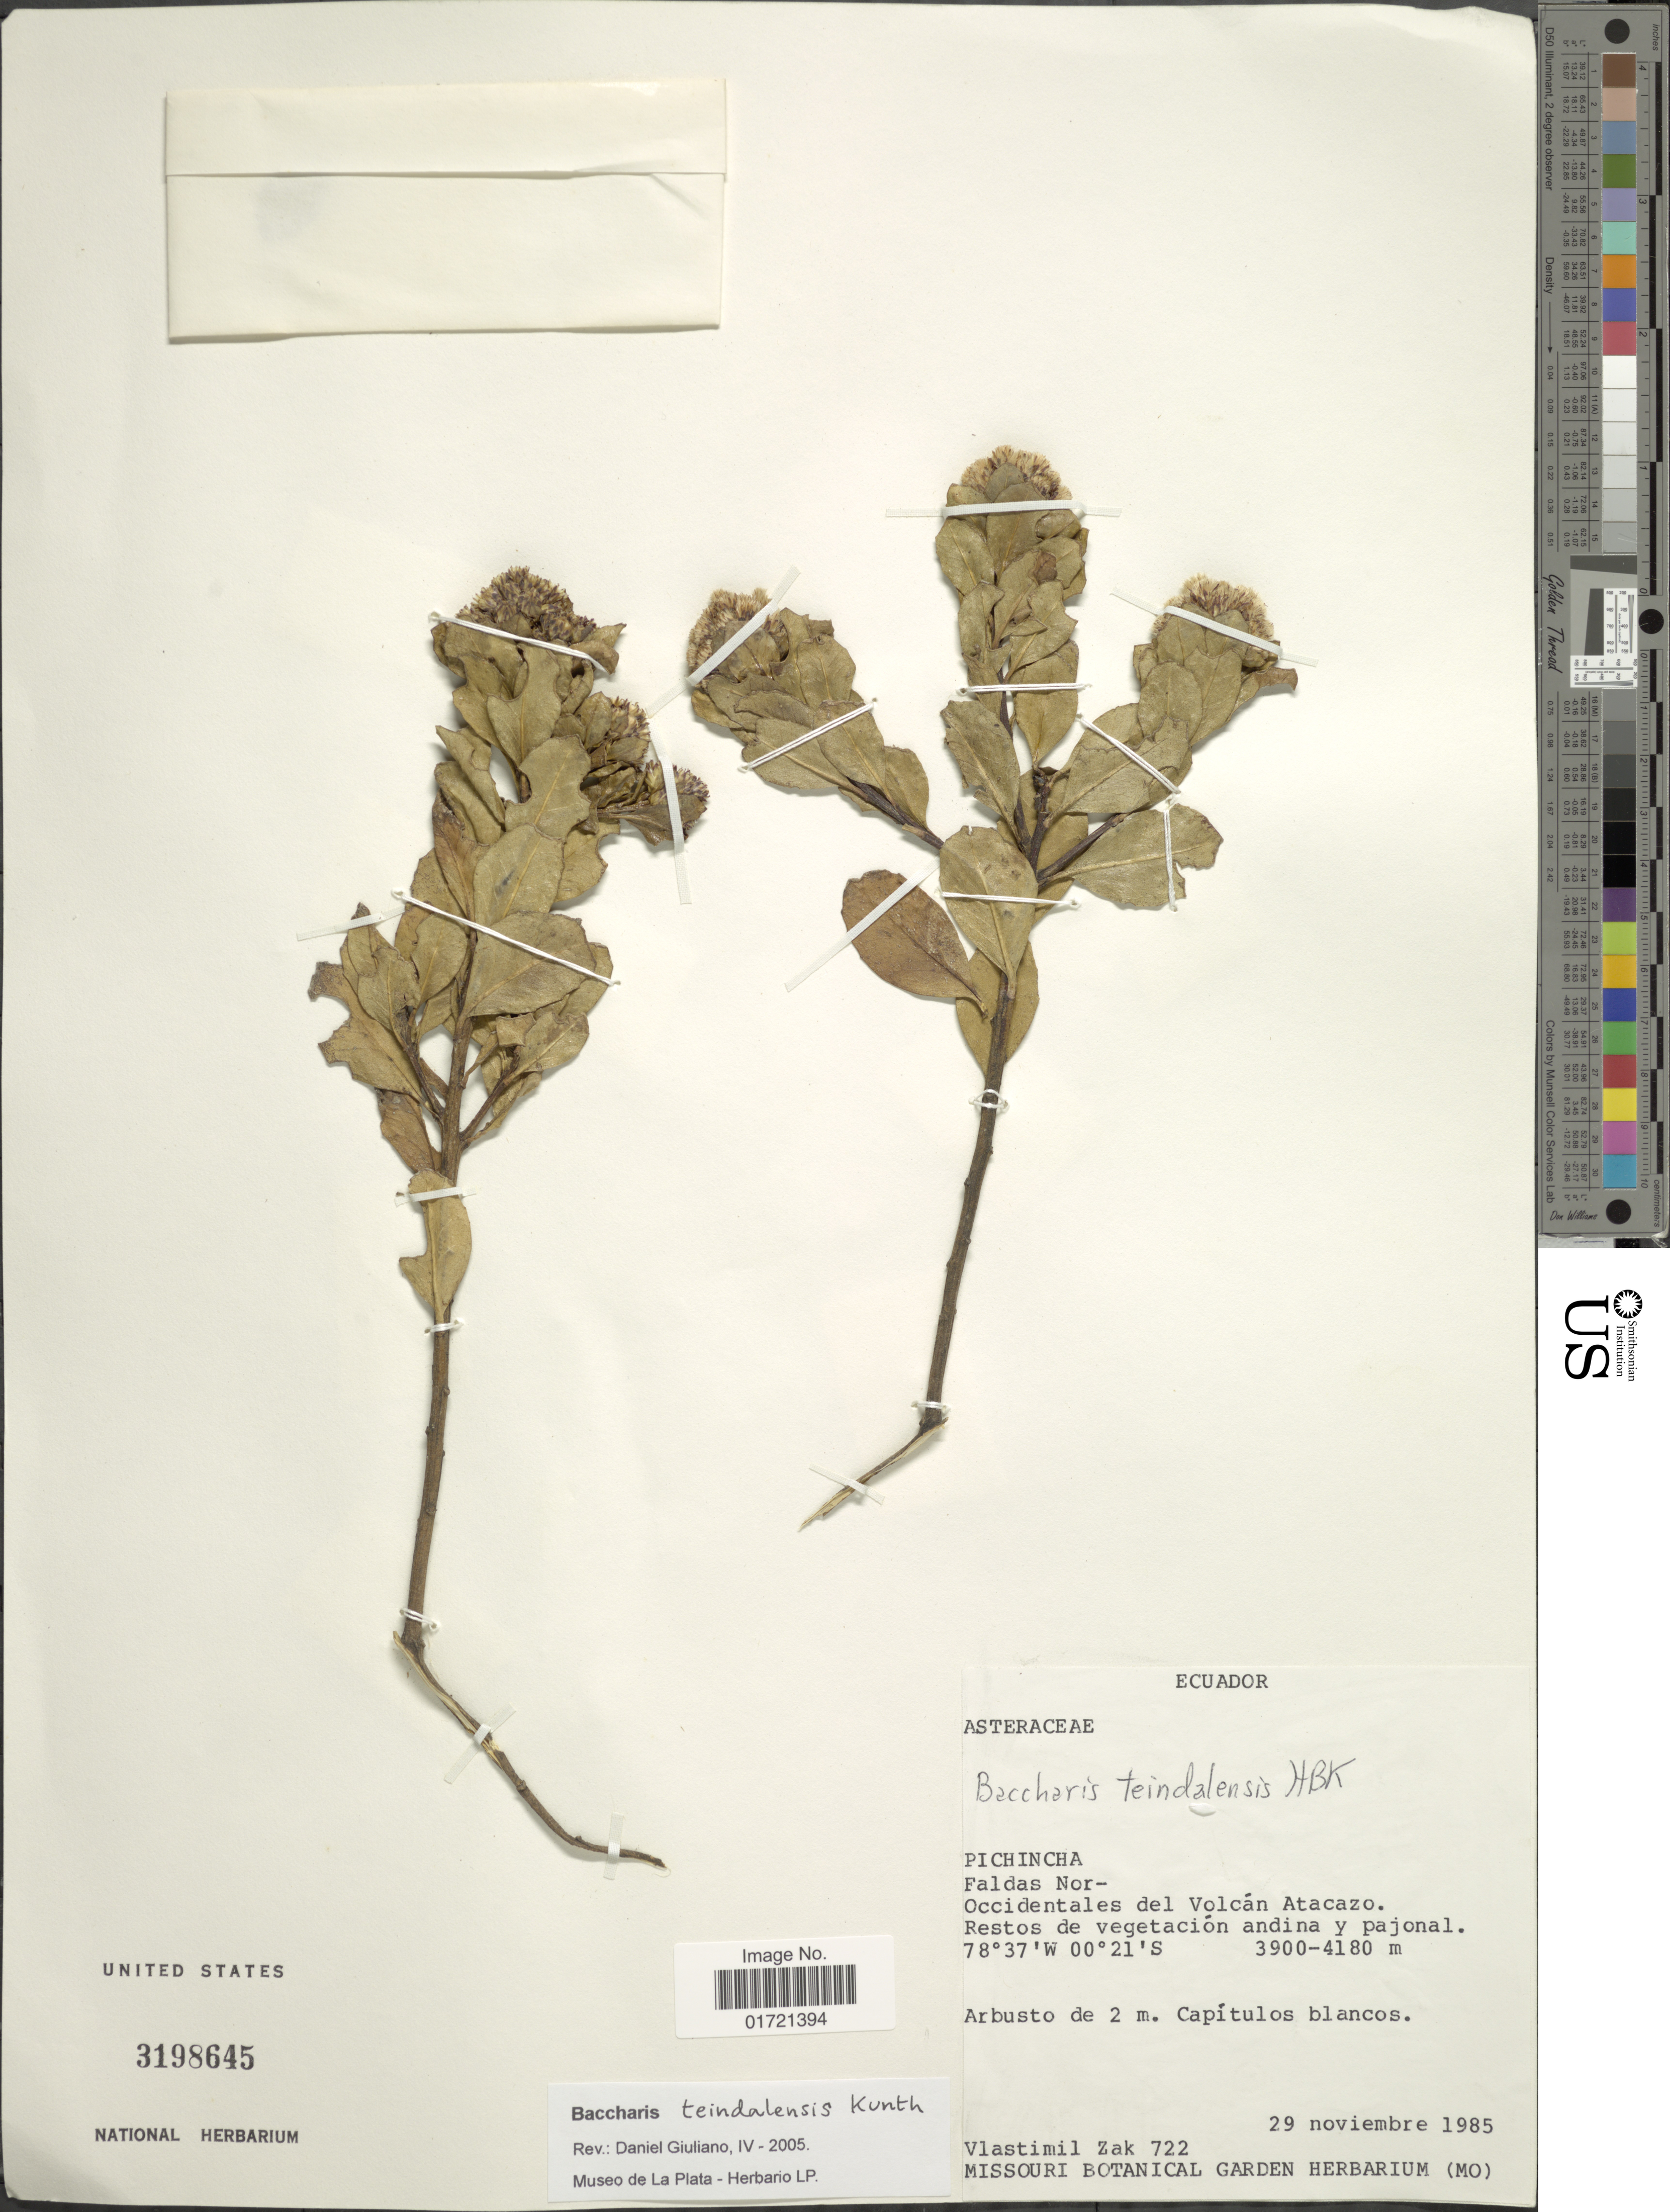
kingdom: Plantae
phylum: Tracheophyta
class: Magnoliopsida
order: Asterales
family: Asteraceae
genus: Baccharis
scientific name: Baccharis teindalensis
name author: Kunth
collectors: V. Zak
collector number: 722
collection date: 1985-11-29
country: Ecuador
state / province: Pichincha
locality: Pichincha. Faldas Nor-Occidentales del Volcán Atacazo.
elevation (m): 3900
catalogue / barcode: US 3198645